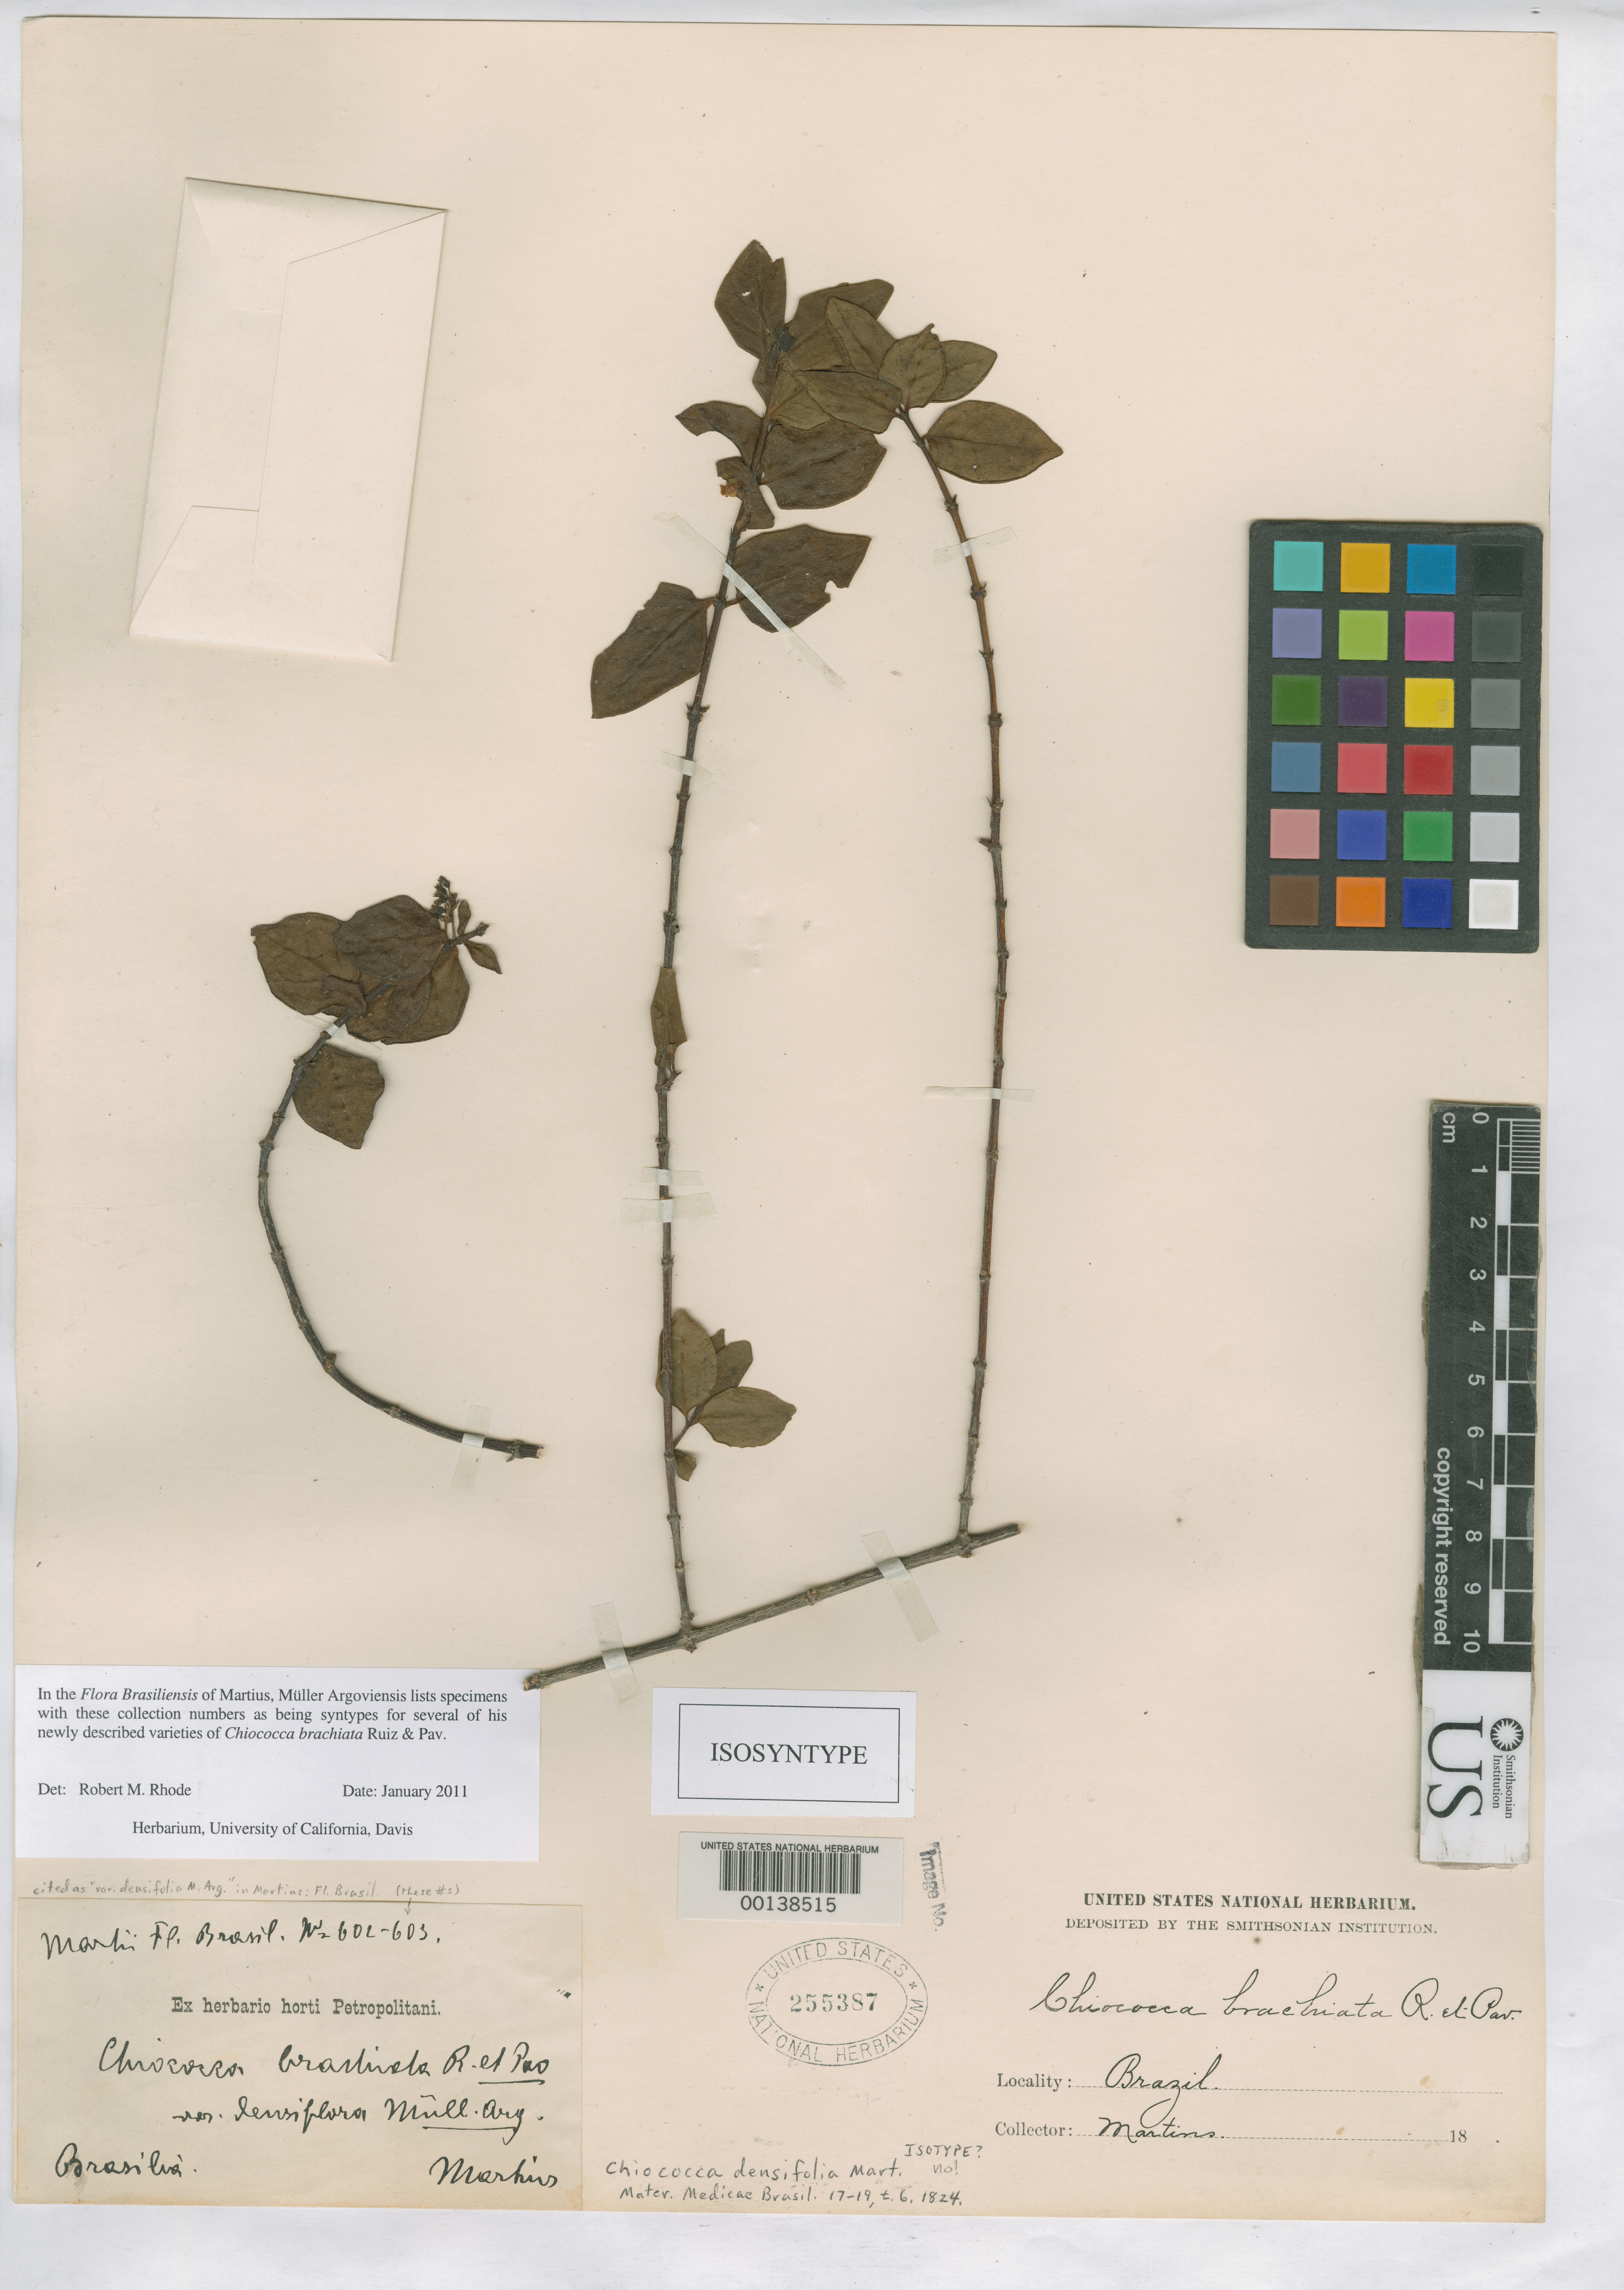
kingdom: Plantae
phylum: Tracheophyta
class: Magnoliopsida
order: Gentianales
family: Rubiaceae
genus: Chiococca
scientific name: Chiococca densifolia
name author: Mart.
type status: Isosyntype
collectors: C. F. Martius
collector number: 602-603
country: Brazil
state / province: Minas Gerais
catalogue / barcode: US 255387